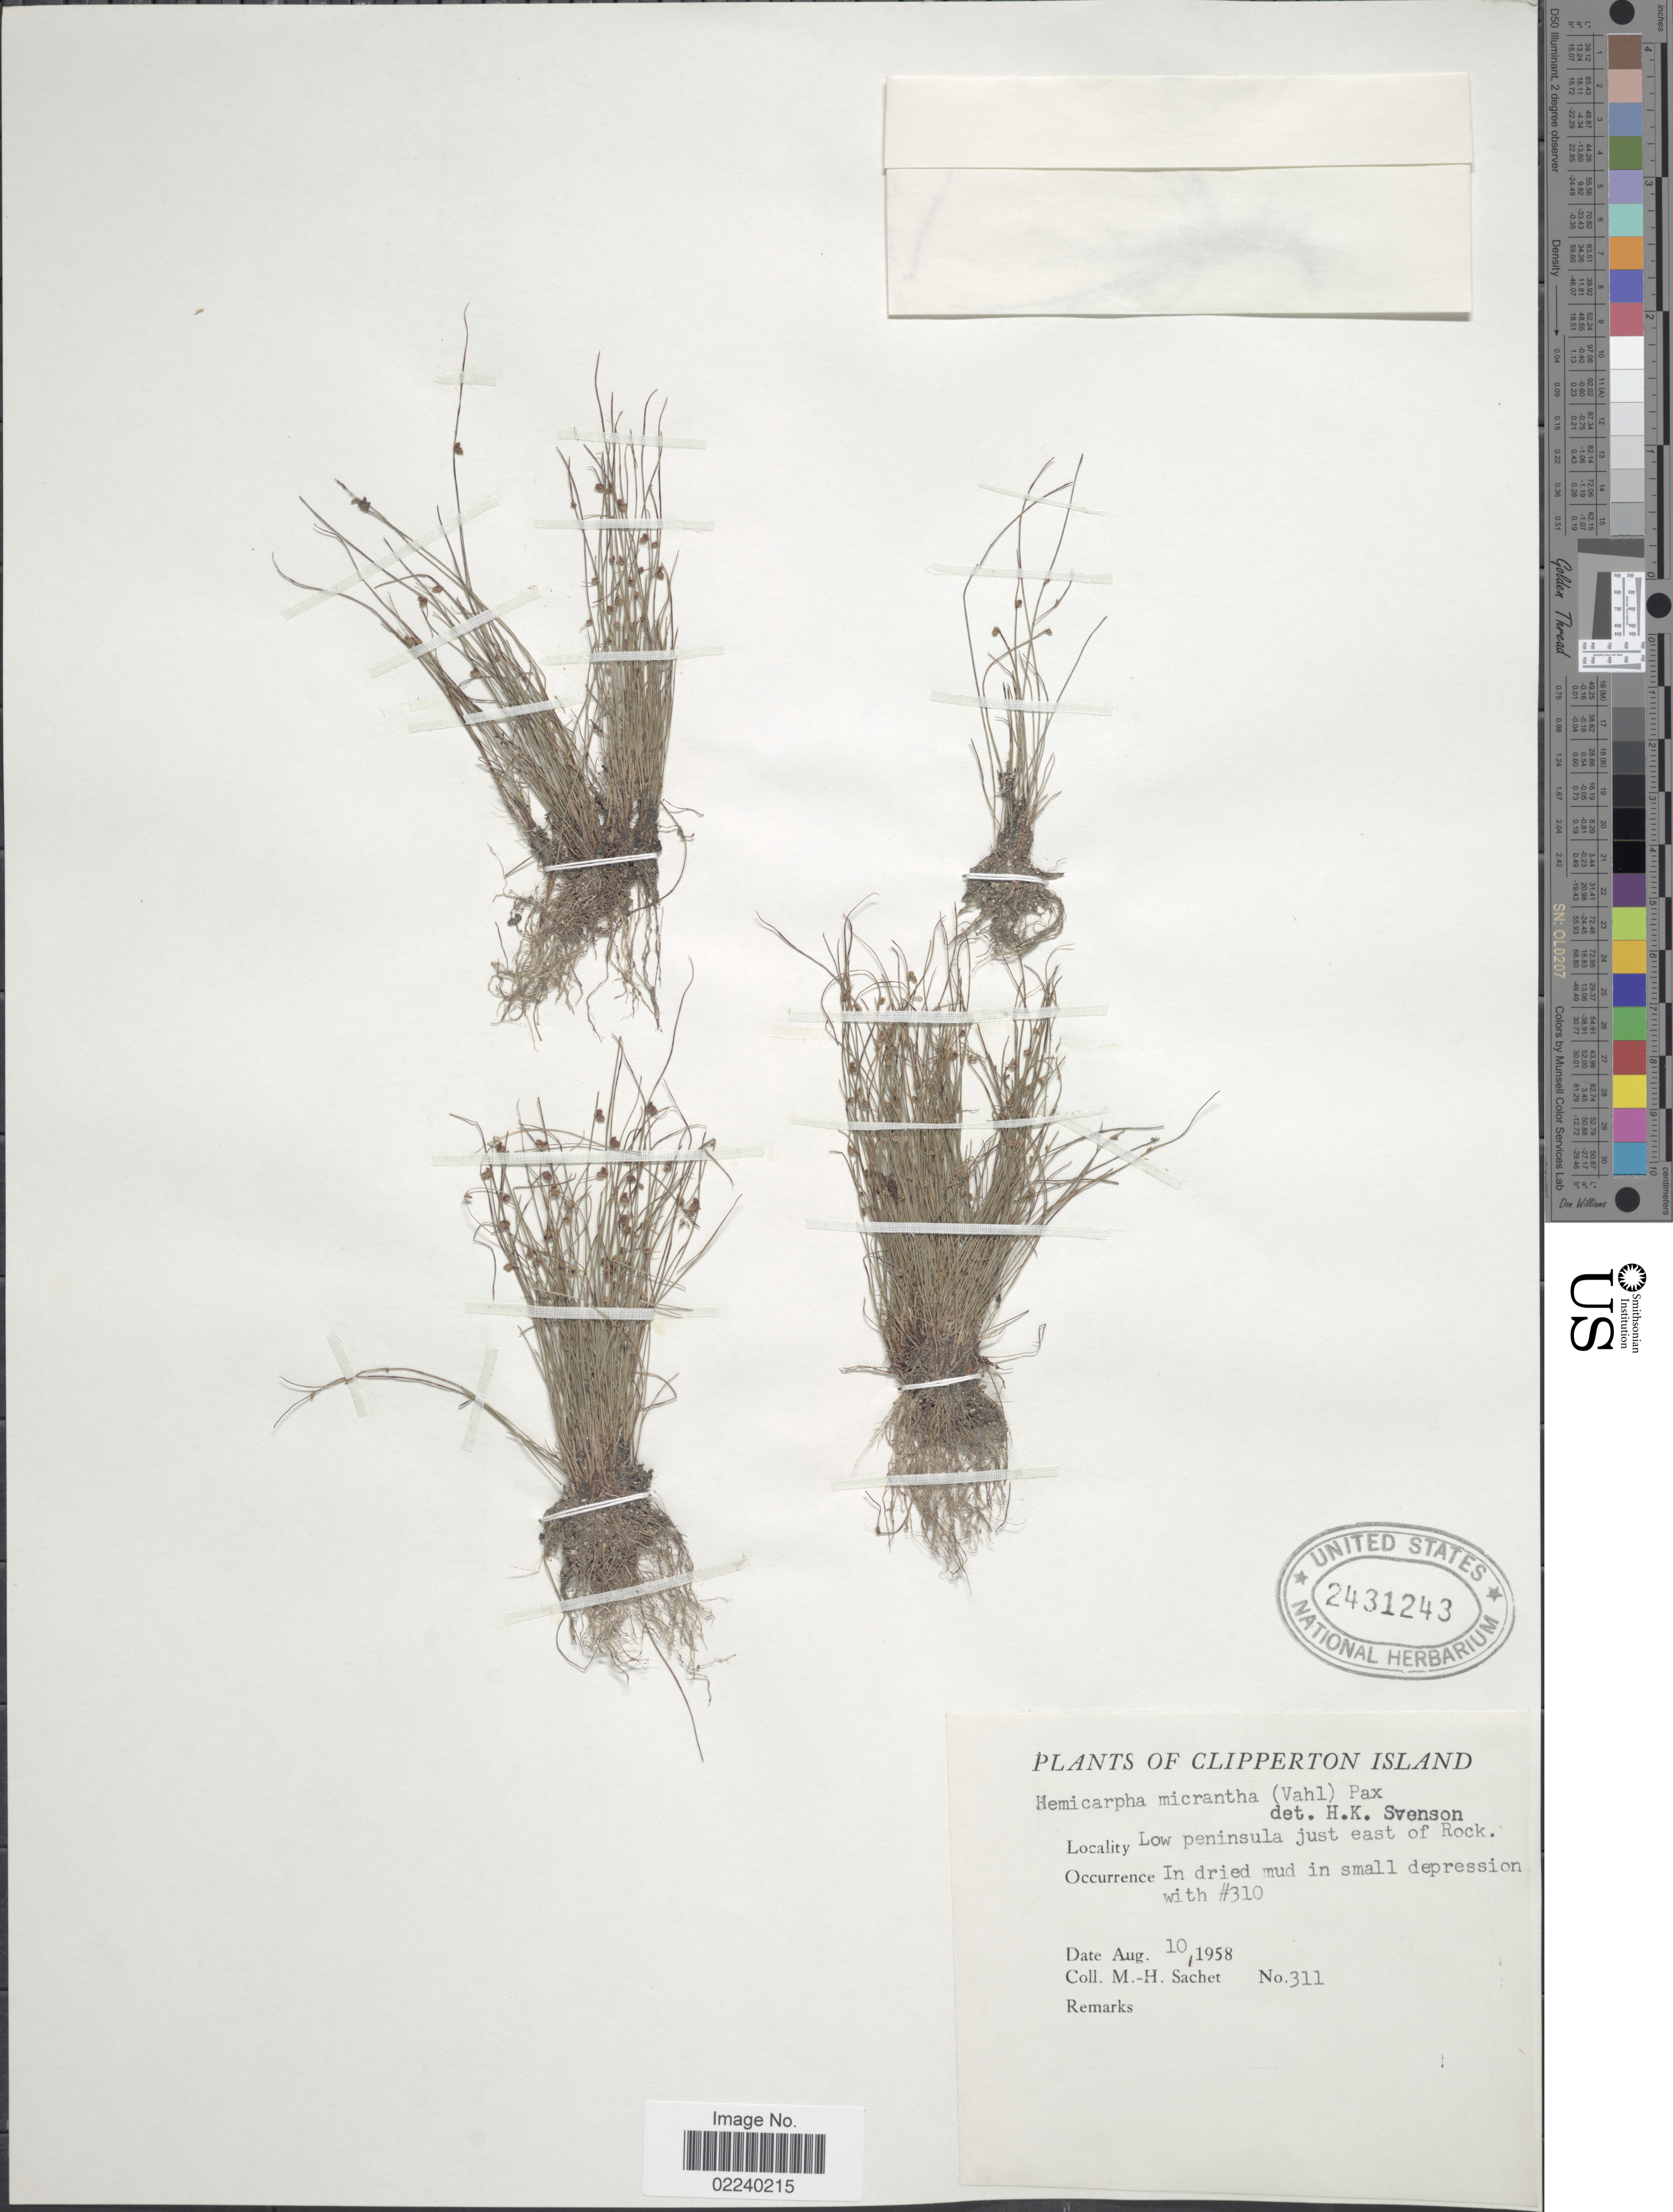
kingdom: Plantae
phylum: Tracheophyta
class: Liliopsida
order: Poales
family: Cyperaceae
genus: Cyperus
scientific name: Cyperus subsquarrosus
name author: (Muhl.) Bauters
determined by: Strong, M. T., (US), Smithsonian Institution - National Museum of Natural History (UNITED STATES)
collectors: M.-H. Sachet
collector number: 311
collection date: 1958-08-10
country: Central Am. Pac. Islands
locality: Clipperton Island, Low peninsula just east of Rock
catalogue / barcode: US 2431243